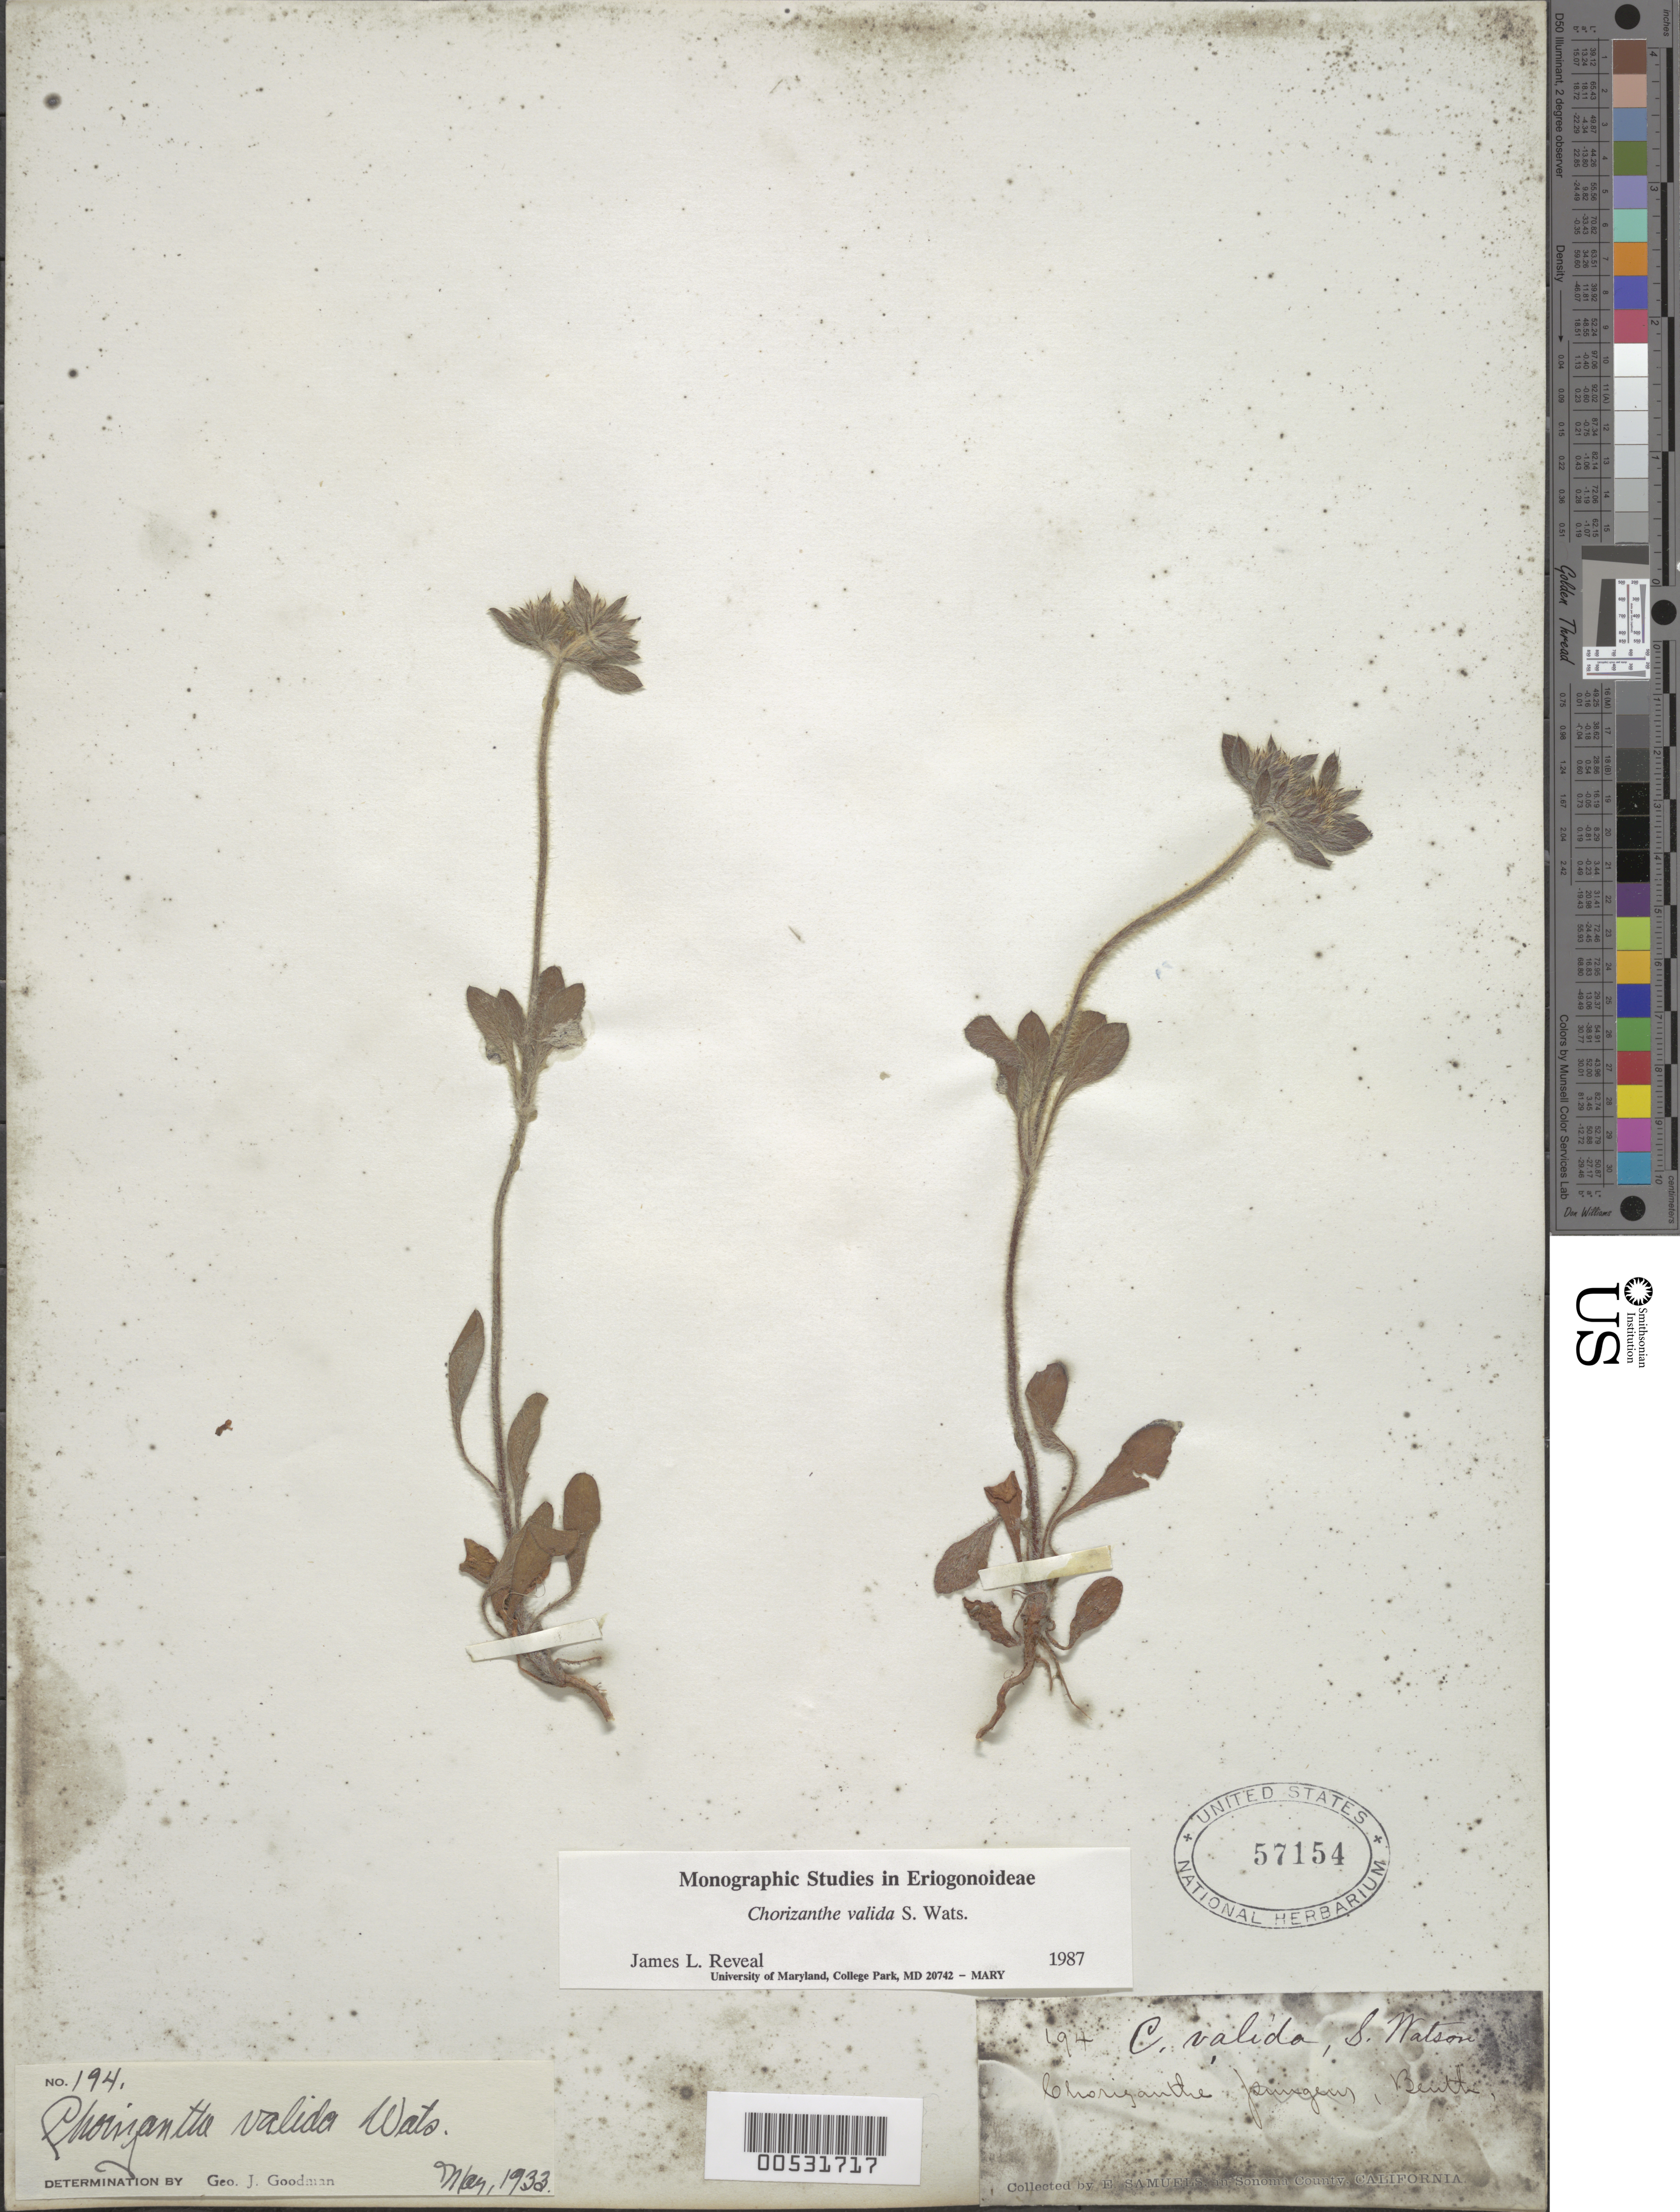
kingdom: Plantae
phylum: Tracheophyta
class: Magnoliopsida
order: Caryophyllales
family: Polygonaceae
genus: Chorizanthe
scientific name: Chorizanthe valida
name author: S. Watson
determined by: Reveal, J. L.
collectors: E. Samuels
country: United States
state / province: California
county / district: Sonoma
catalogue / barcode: US 57154